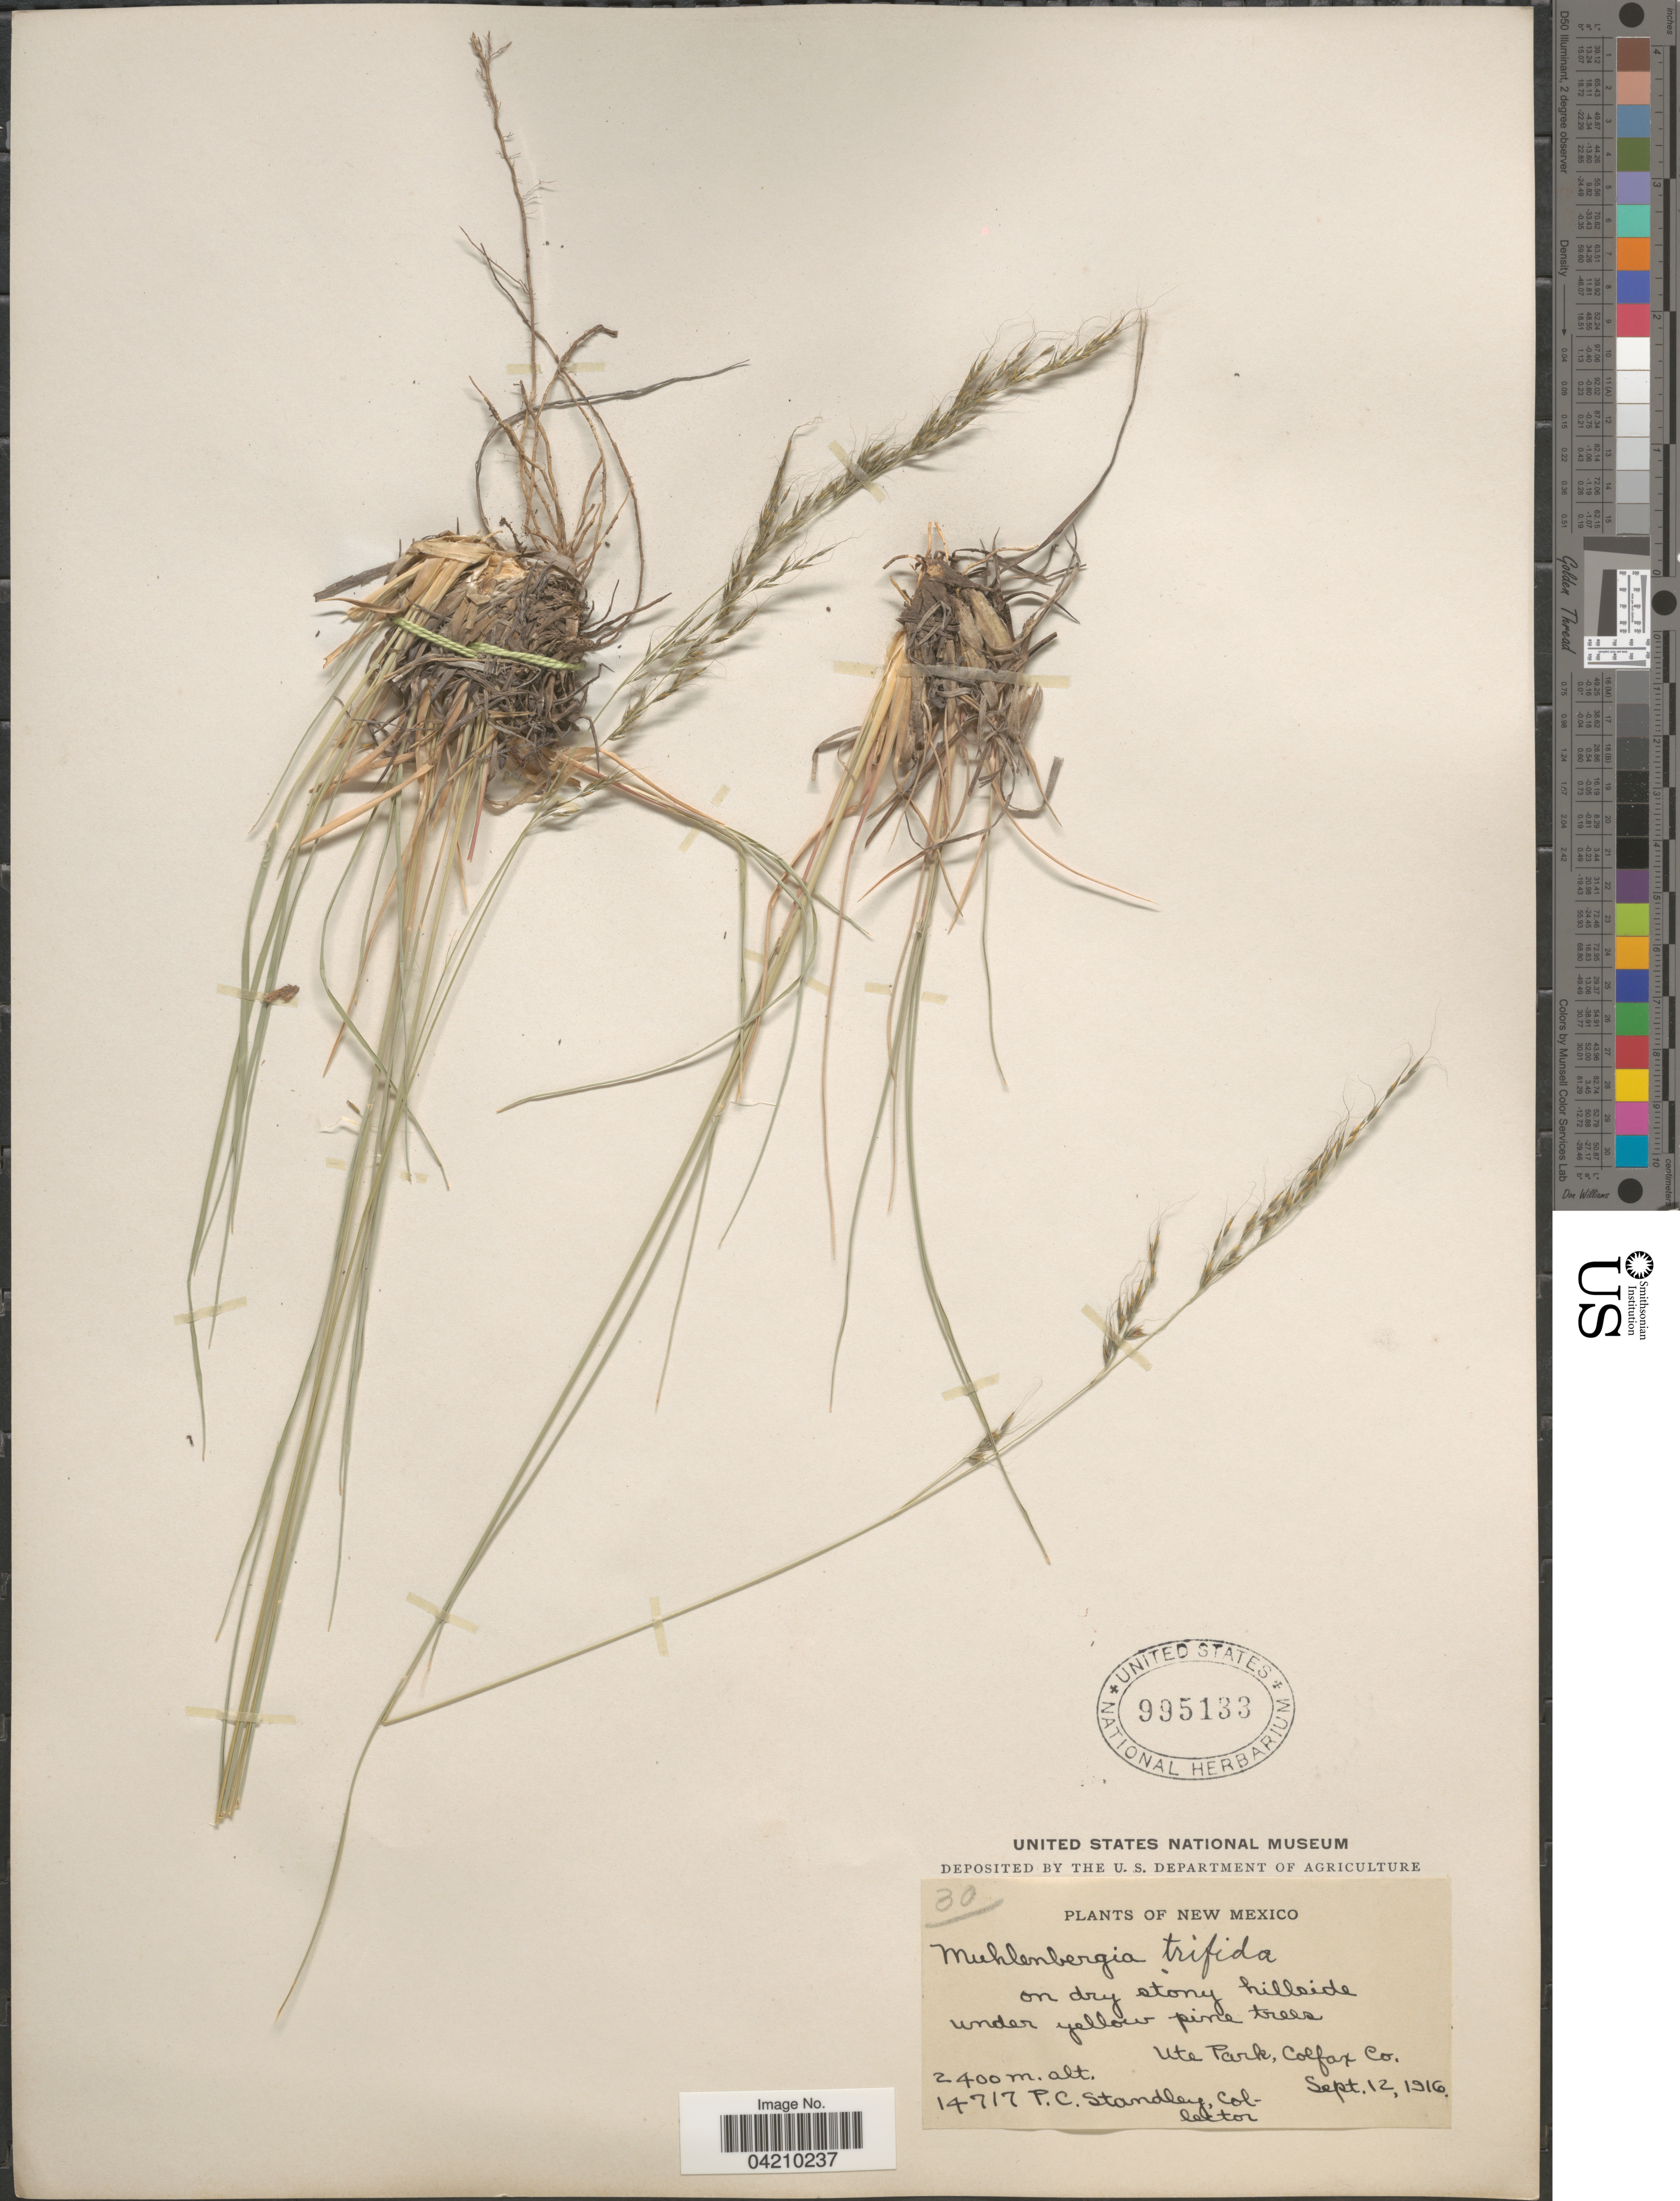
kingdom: Plantae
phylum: Tracheophyta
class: Liliopsida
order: Poales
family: Poaceae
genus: Muhlenbergia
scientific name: Muhlenbergia montana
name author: (Nutt.) Hitchc.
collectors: P. C. Standley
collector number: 14717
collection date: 1916-09-12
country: United States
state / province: New Mexico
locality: Ute Park, Colfax Co.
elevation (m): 2400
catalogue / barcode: US 995133